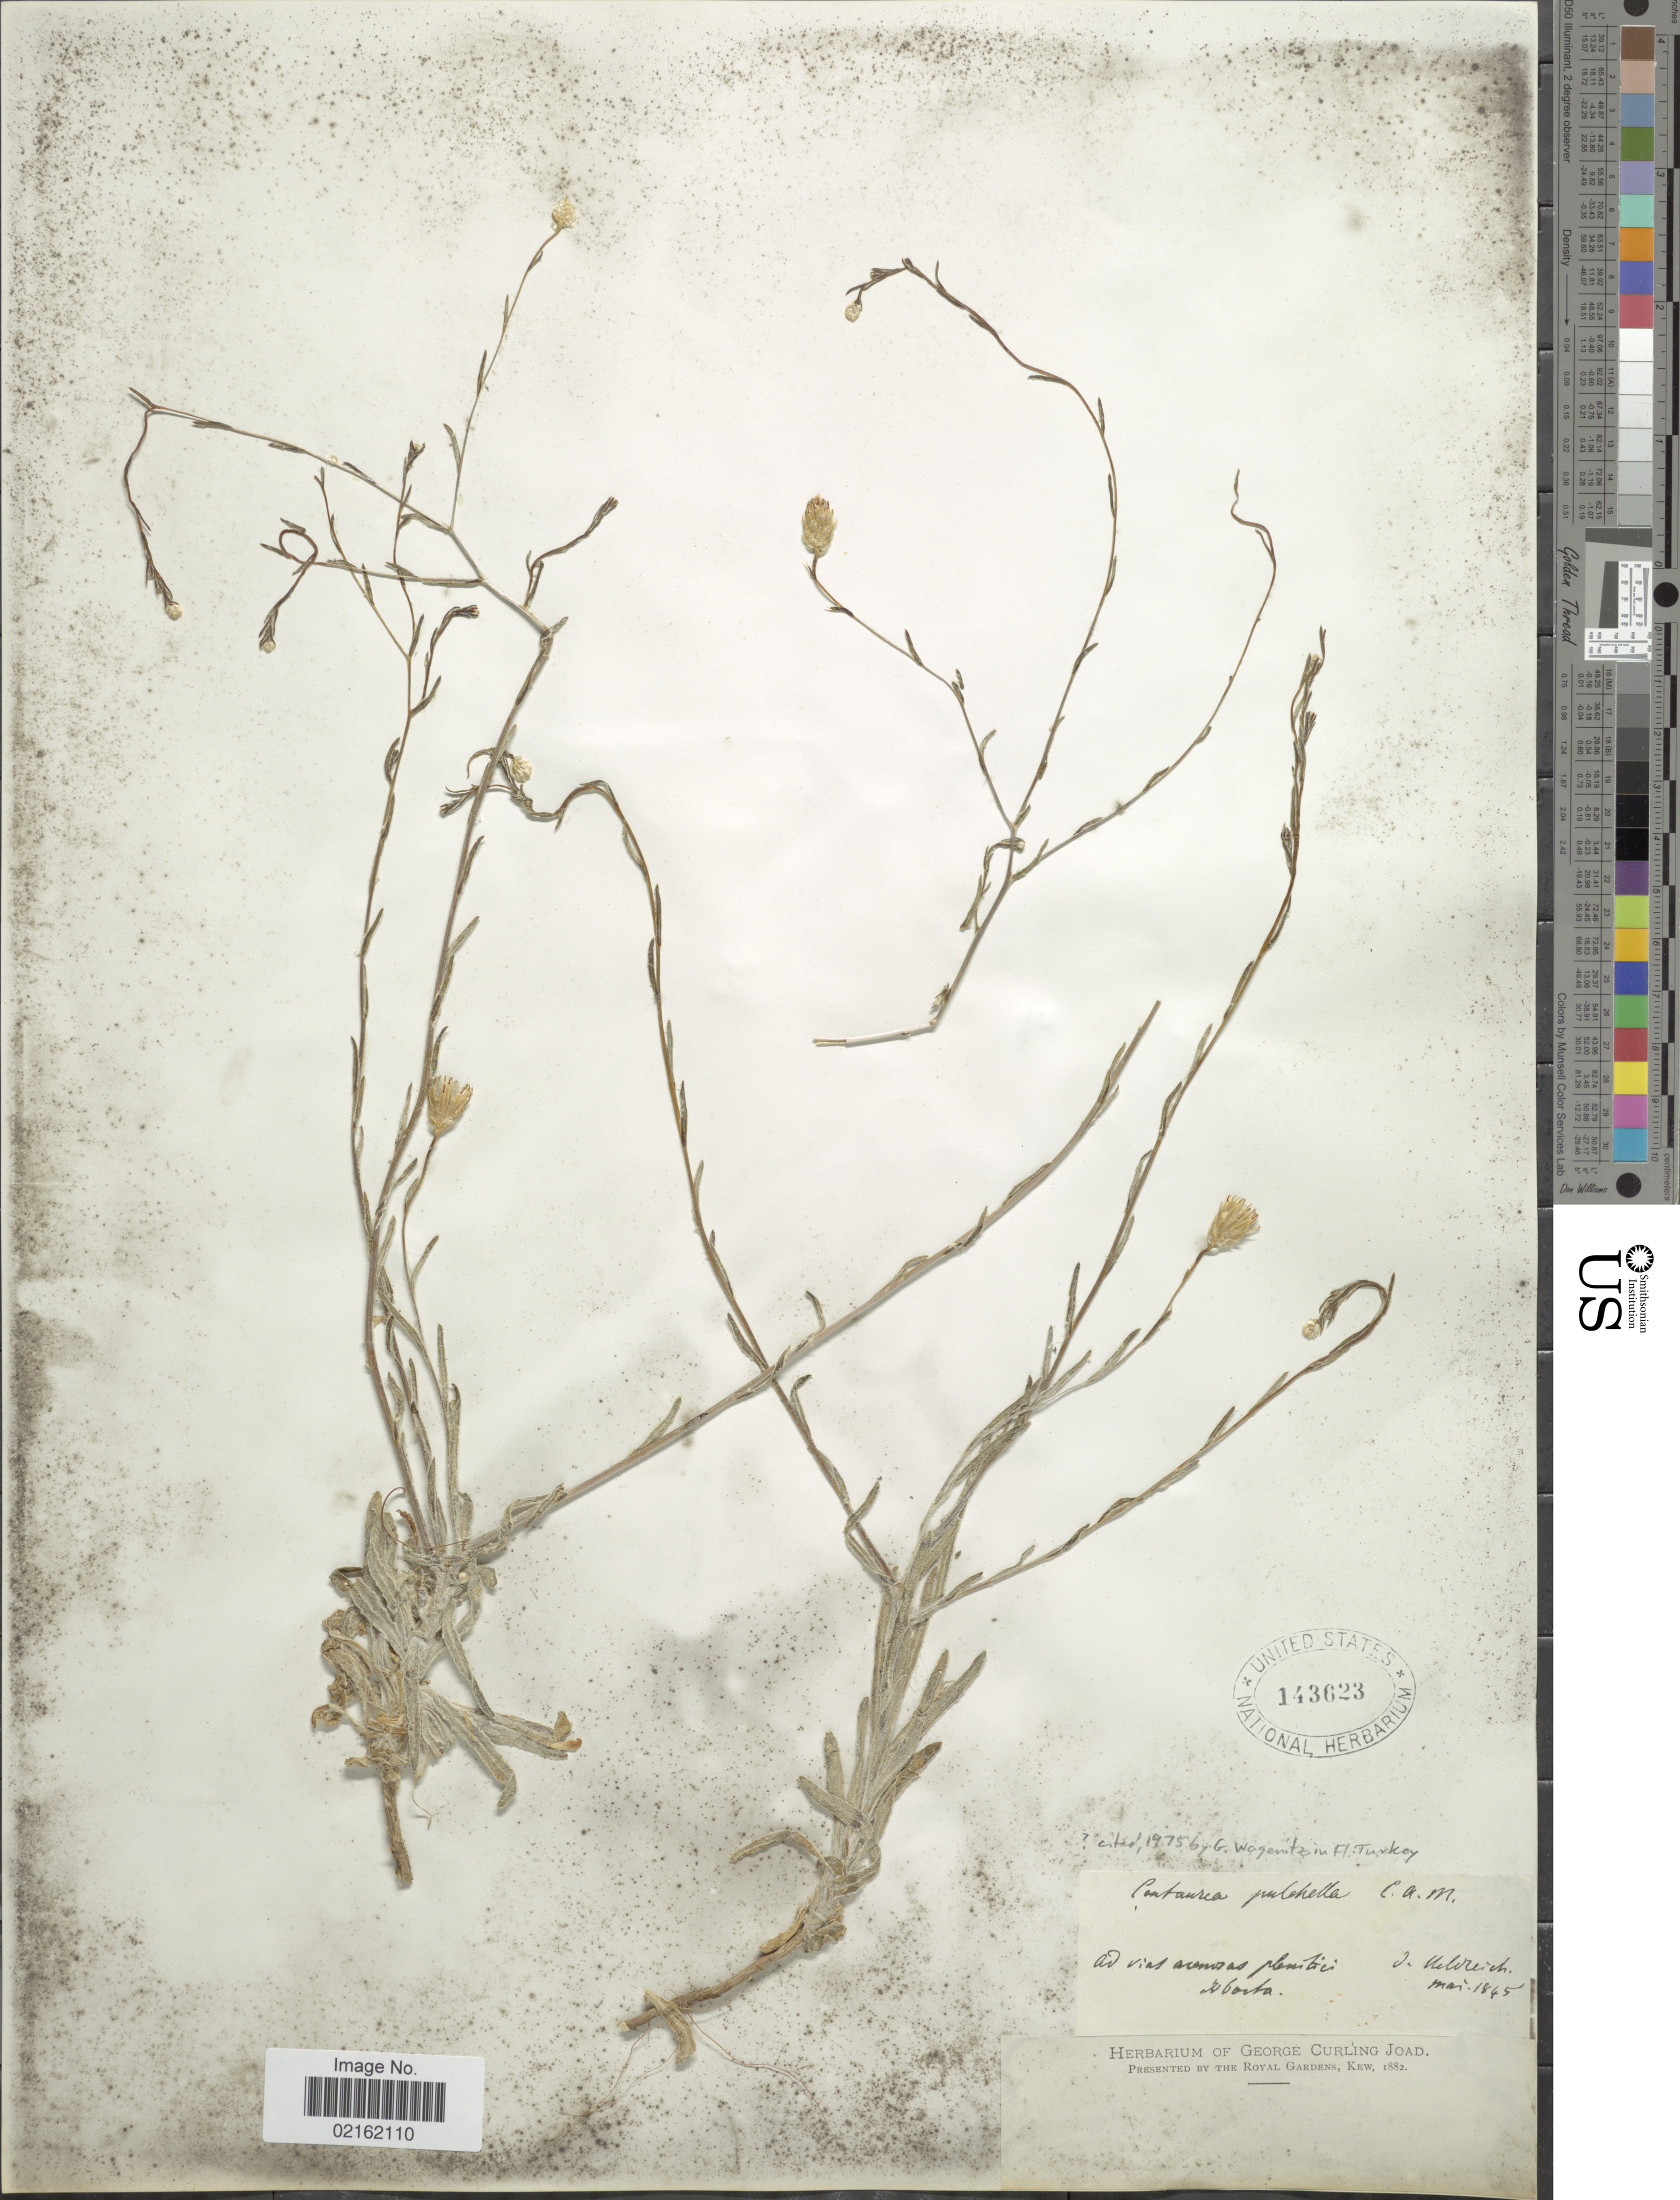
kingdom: Plantae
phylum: Tracheophyta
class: Magnoliopsida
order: Asterales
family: Asteraceae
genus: Centaurea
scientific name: Centaurea pulchella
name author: Ledeb.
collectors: Heldreich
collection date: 1845-05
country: Turkey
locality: Ad vies aremosas plantici Aborta [interpreted]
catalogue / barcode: US 143623